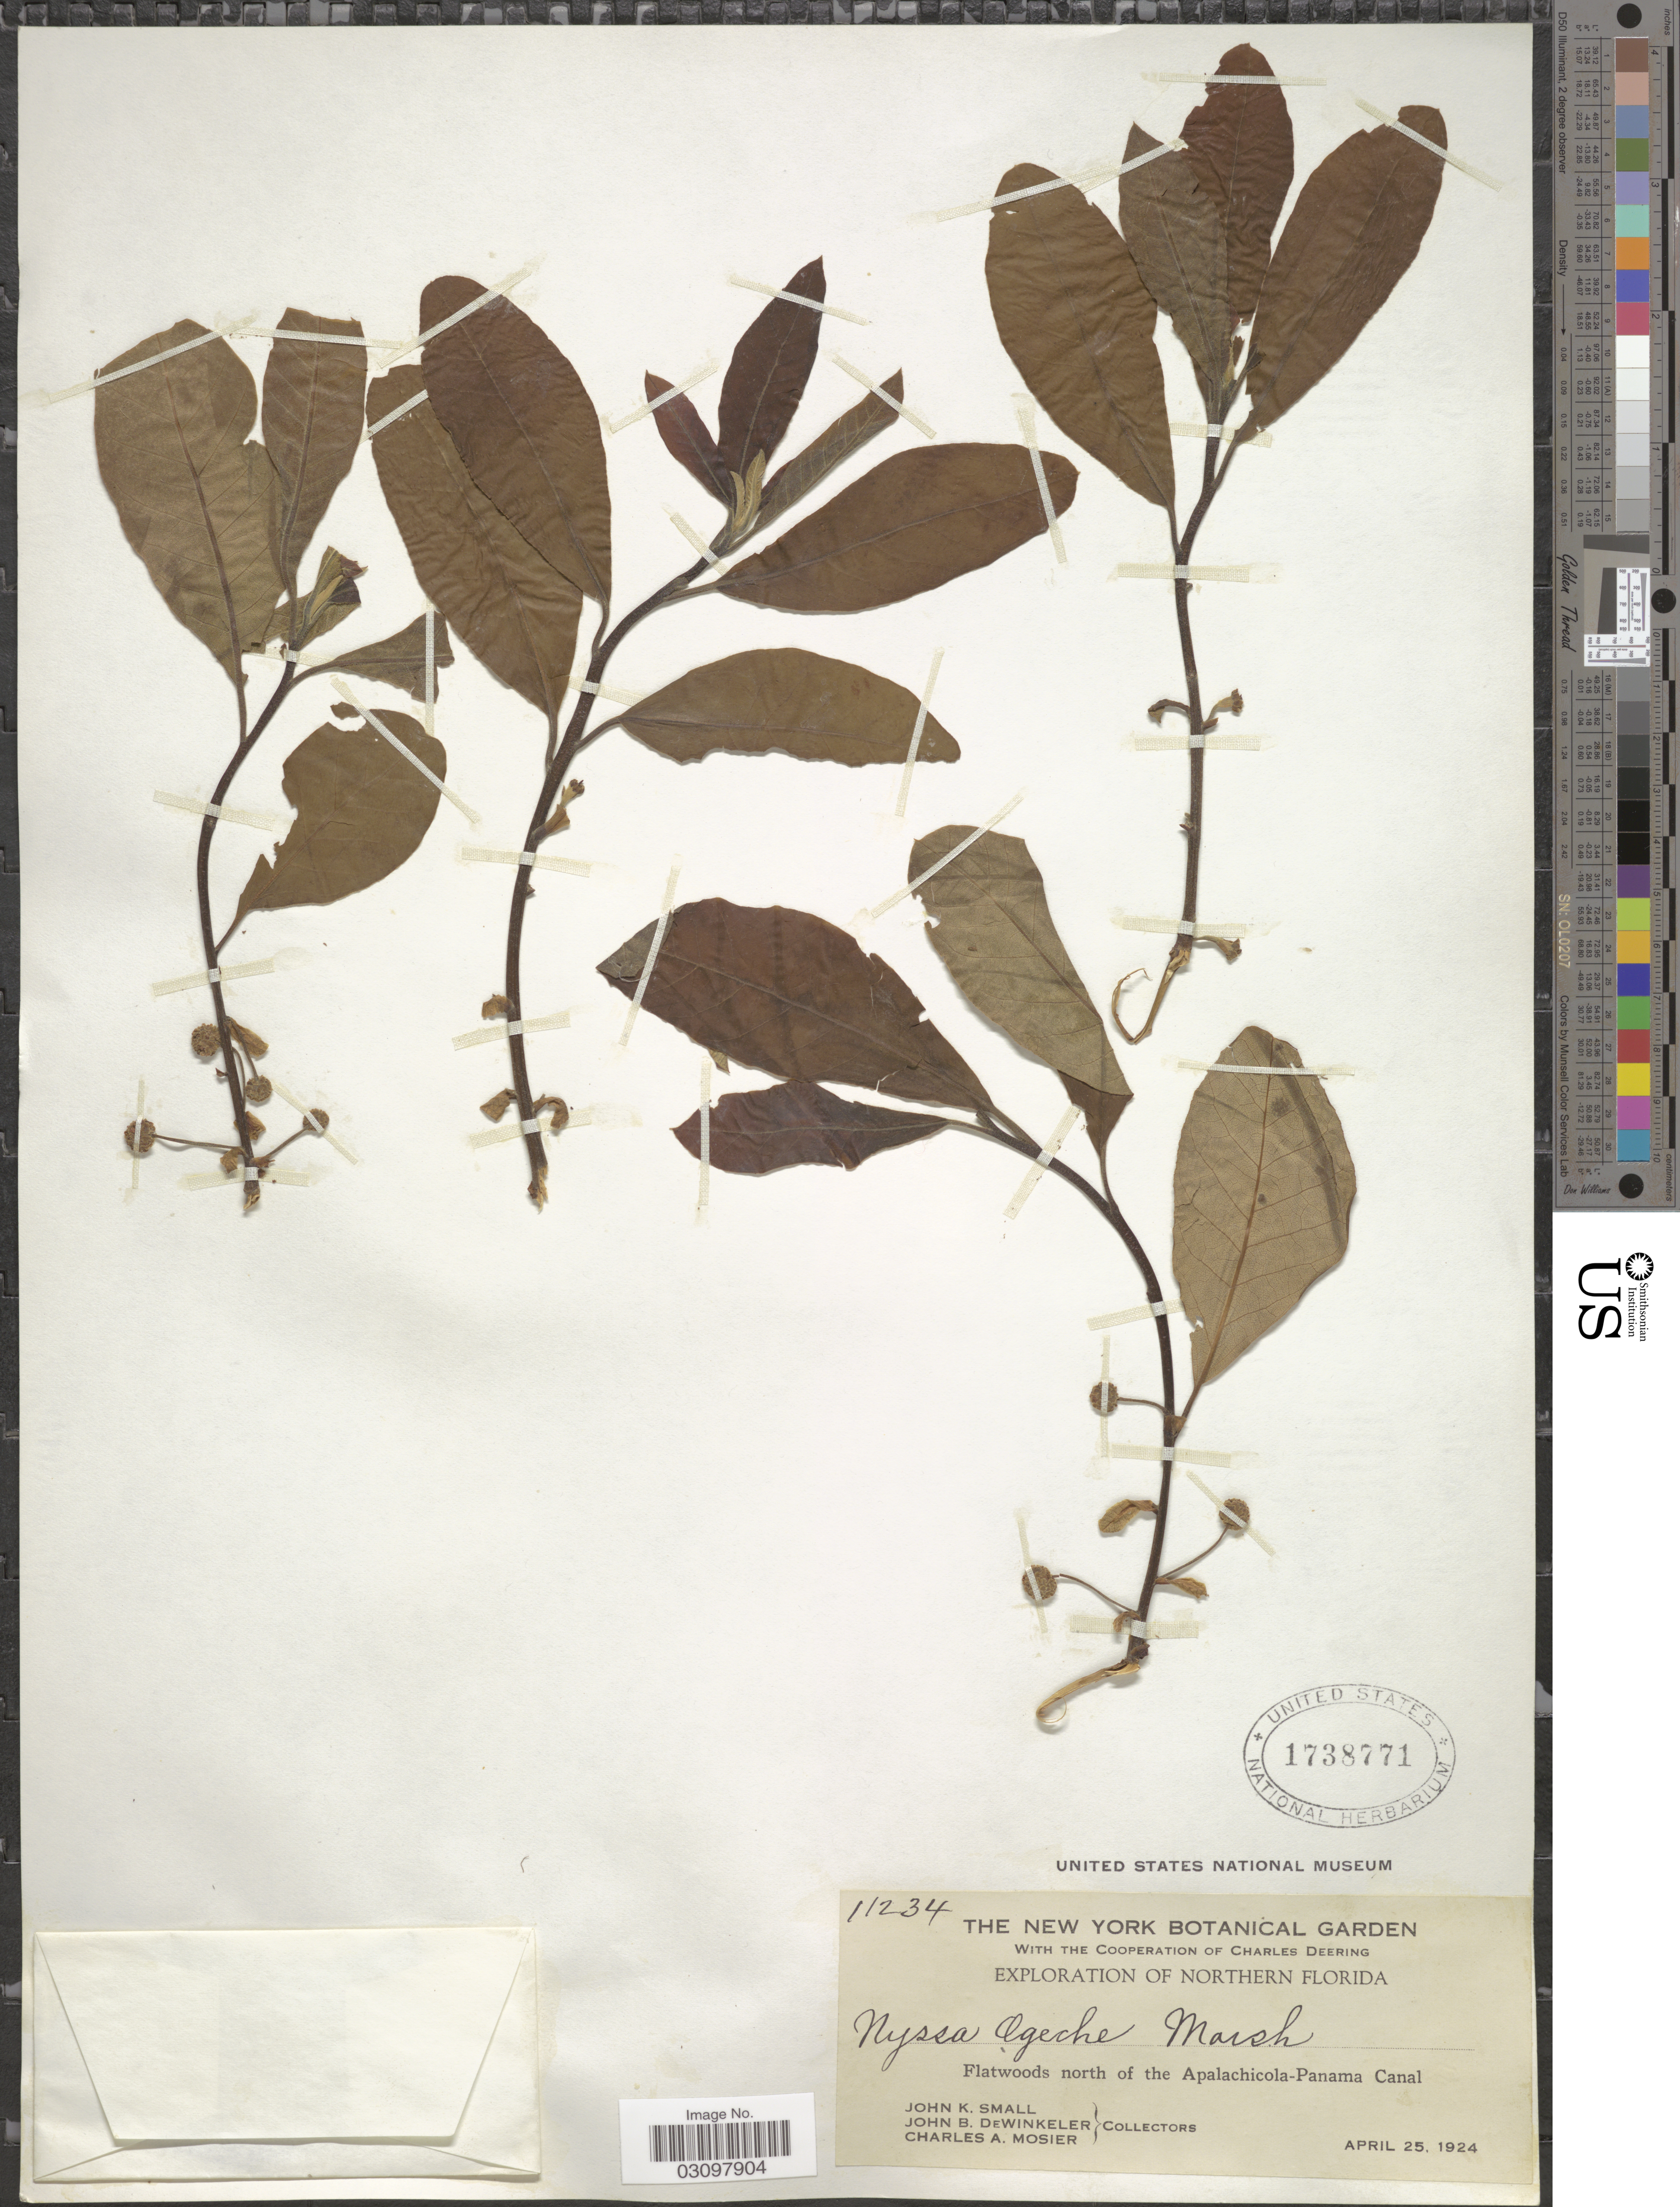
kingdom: Plantae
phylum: Tracheophyta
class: Magnoliopsida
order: Cornales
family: Nyssaceae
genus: Nyssa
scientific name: Nyssa ogeche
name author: W. Bartram ex Marshall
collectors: J. K. Small, J. B. Dewinkeler & C. A. Mosier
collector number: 11234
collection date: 1924-04-25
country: United States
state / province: Florida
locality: Northern Florida. Flatwoods north of the Apalachicola-Panama Canal.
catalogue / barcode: US 1738771